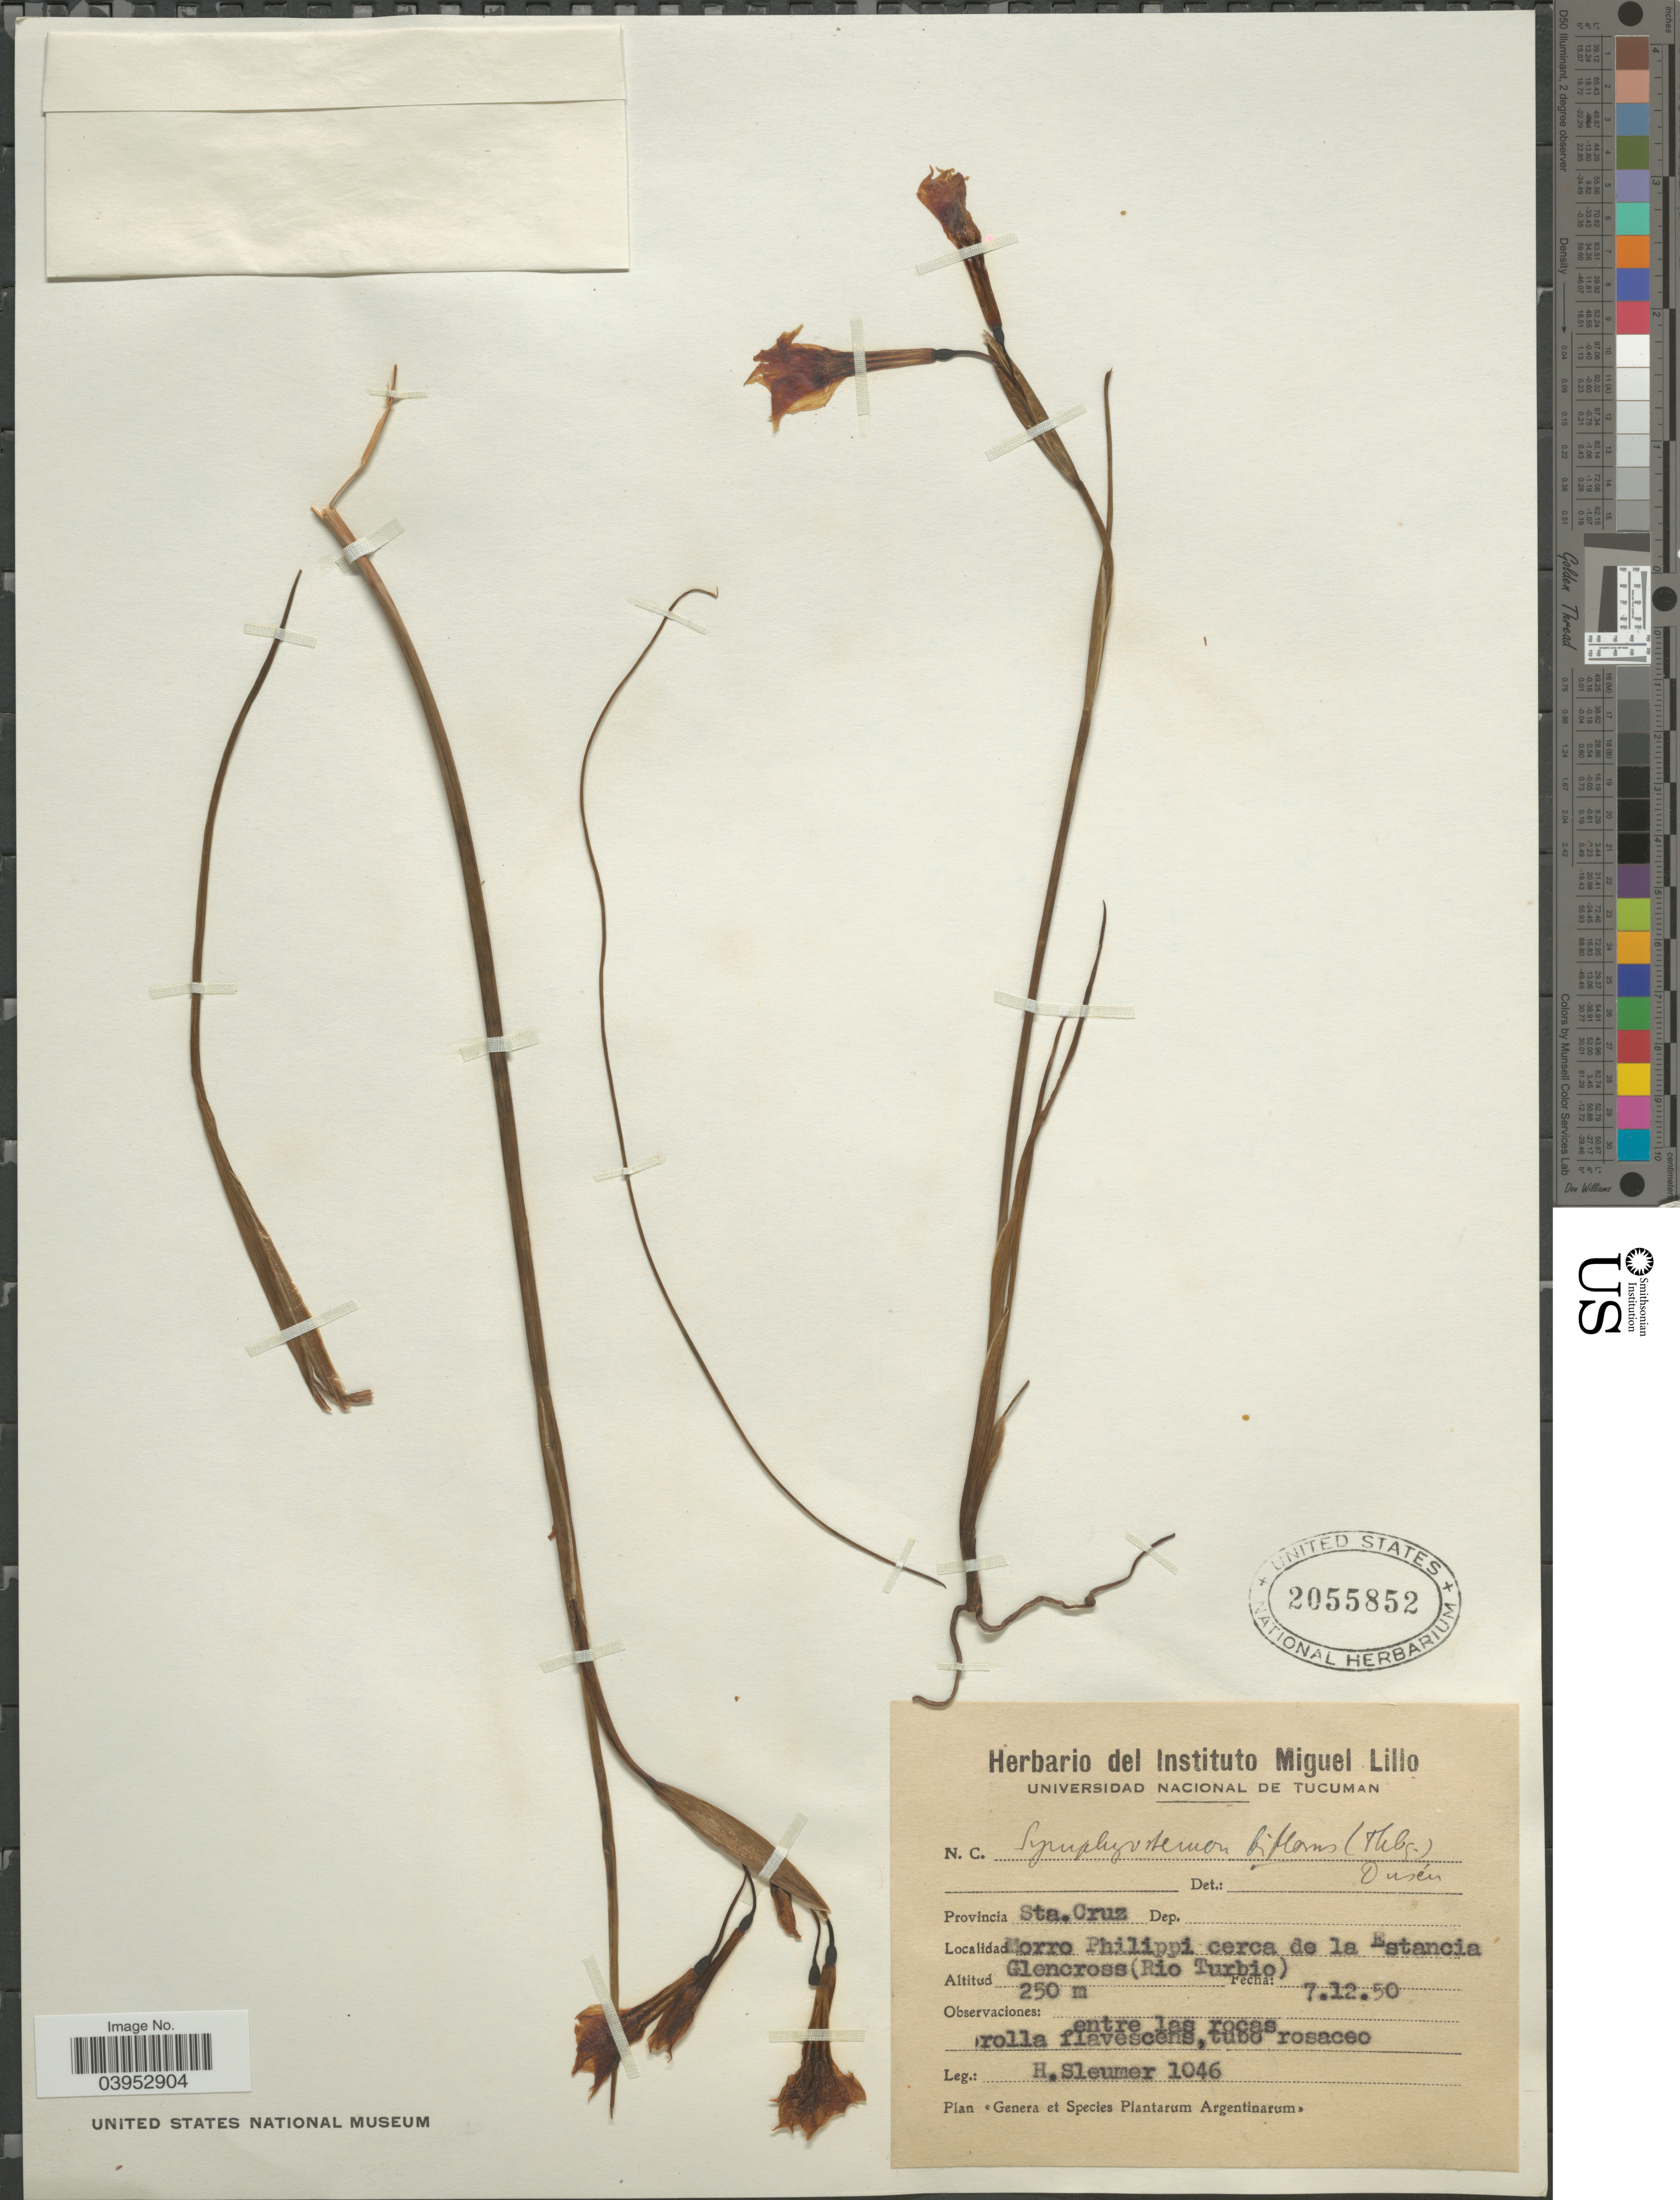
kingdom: Plantae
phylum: Tracheophyta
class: Liliopsida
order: Asparagales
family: Iridaceae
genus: Olsynium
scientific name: Olsynium biflorum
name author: (Thunb.) Goldblatt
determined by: Strong, Mark T., (BOT), Smithsonian Institution - National Museum of Natural History (UNITED STATES)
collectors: H. O. Sleumer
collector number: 1046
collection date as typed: Transcribed d/m/y: 7/12/50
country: Argentina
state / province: Santa Cruz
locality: Morro Philippi cerca de la Estancia Glencross (Rio Turbio).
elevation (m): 250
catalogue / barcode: US 2055852